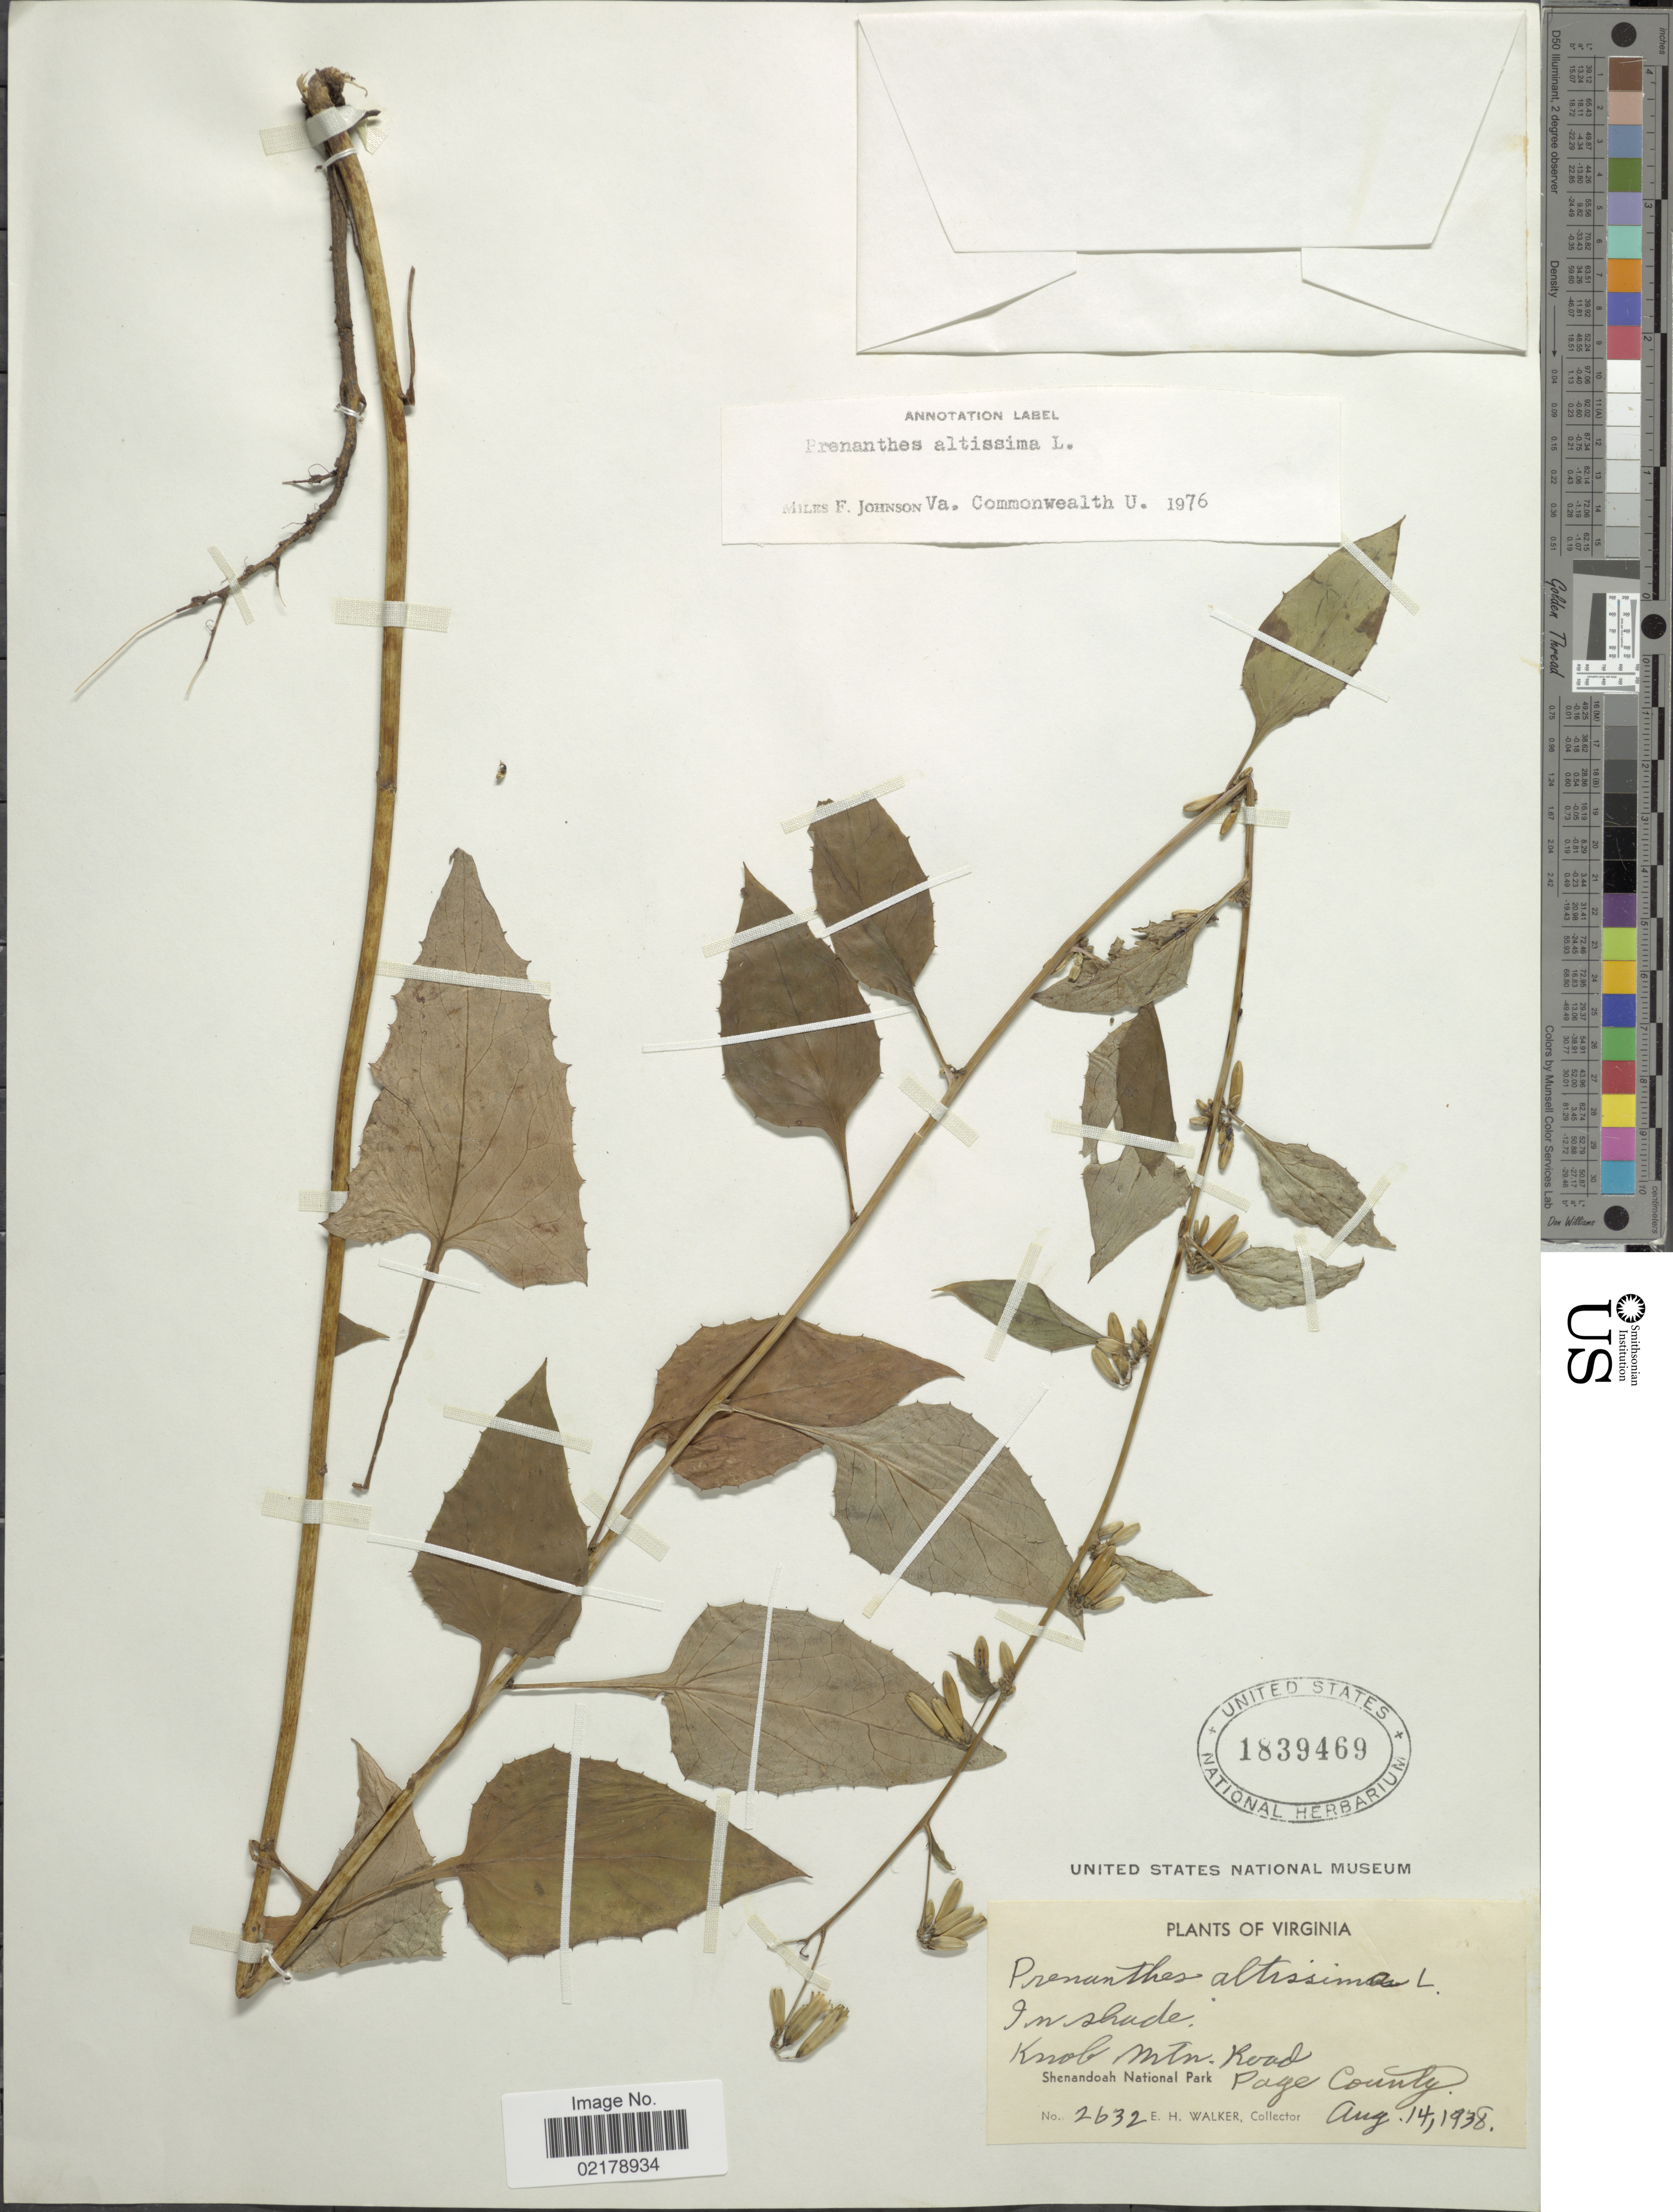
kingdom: Plantae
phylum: Tracheophyta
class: Magnoliopsida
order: Asterales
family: Asteraceae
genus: Nabalus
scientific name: Nabalus altissimus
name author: (L.) Hook.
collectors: E. H. Walker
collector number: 2632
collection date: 1938-08-14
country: United States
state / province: Virginia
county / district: Page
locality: In shade, Knob Mtn. Road Shenandoah National Park, Page County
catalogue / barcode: US 1839469